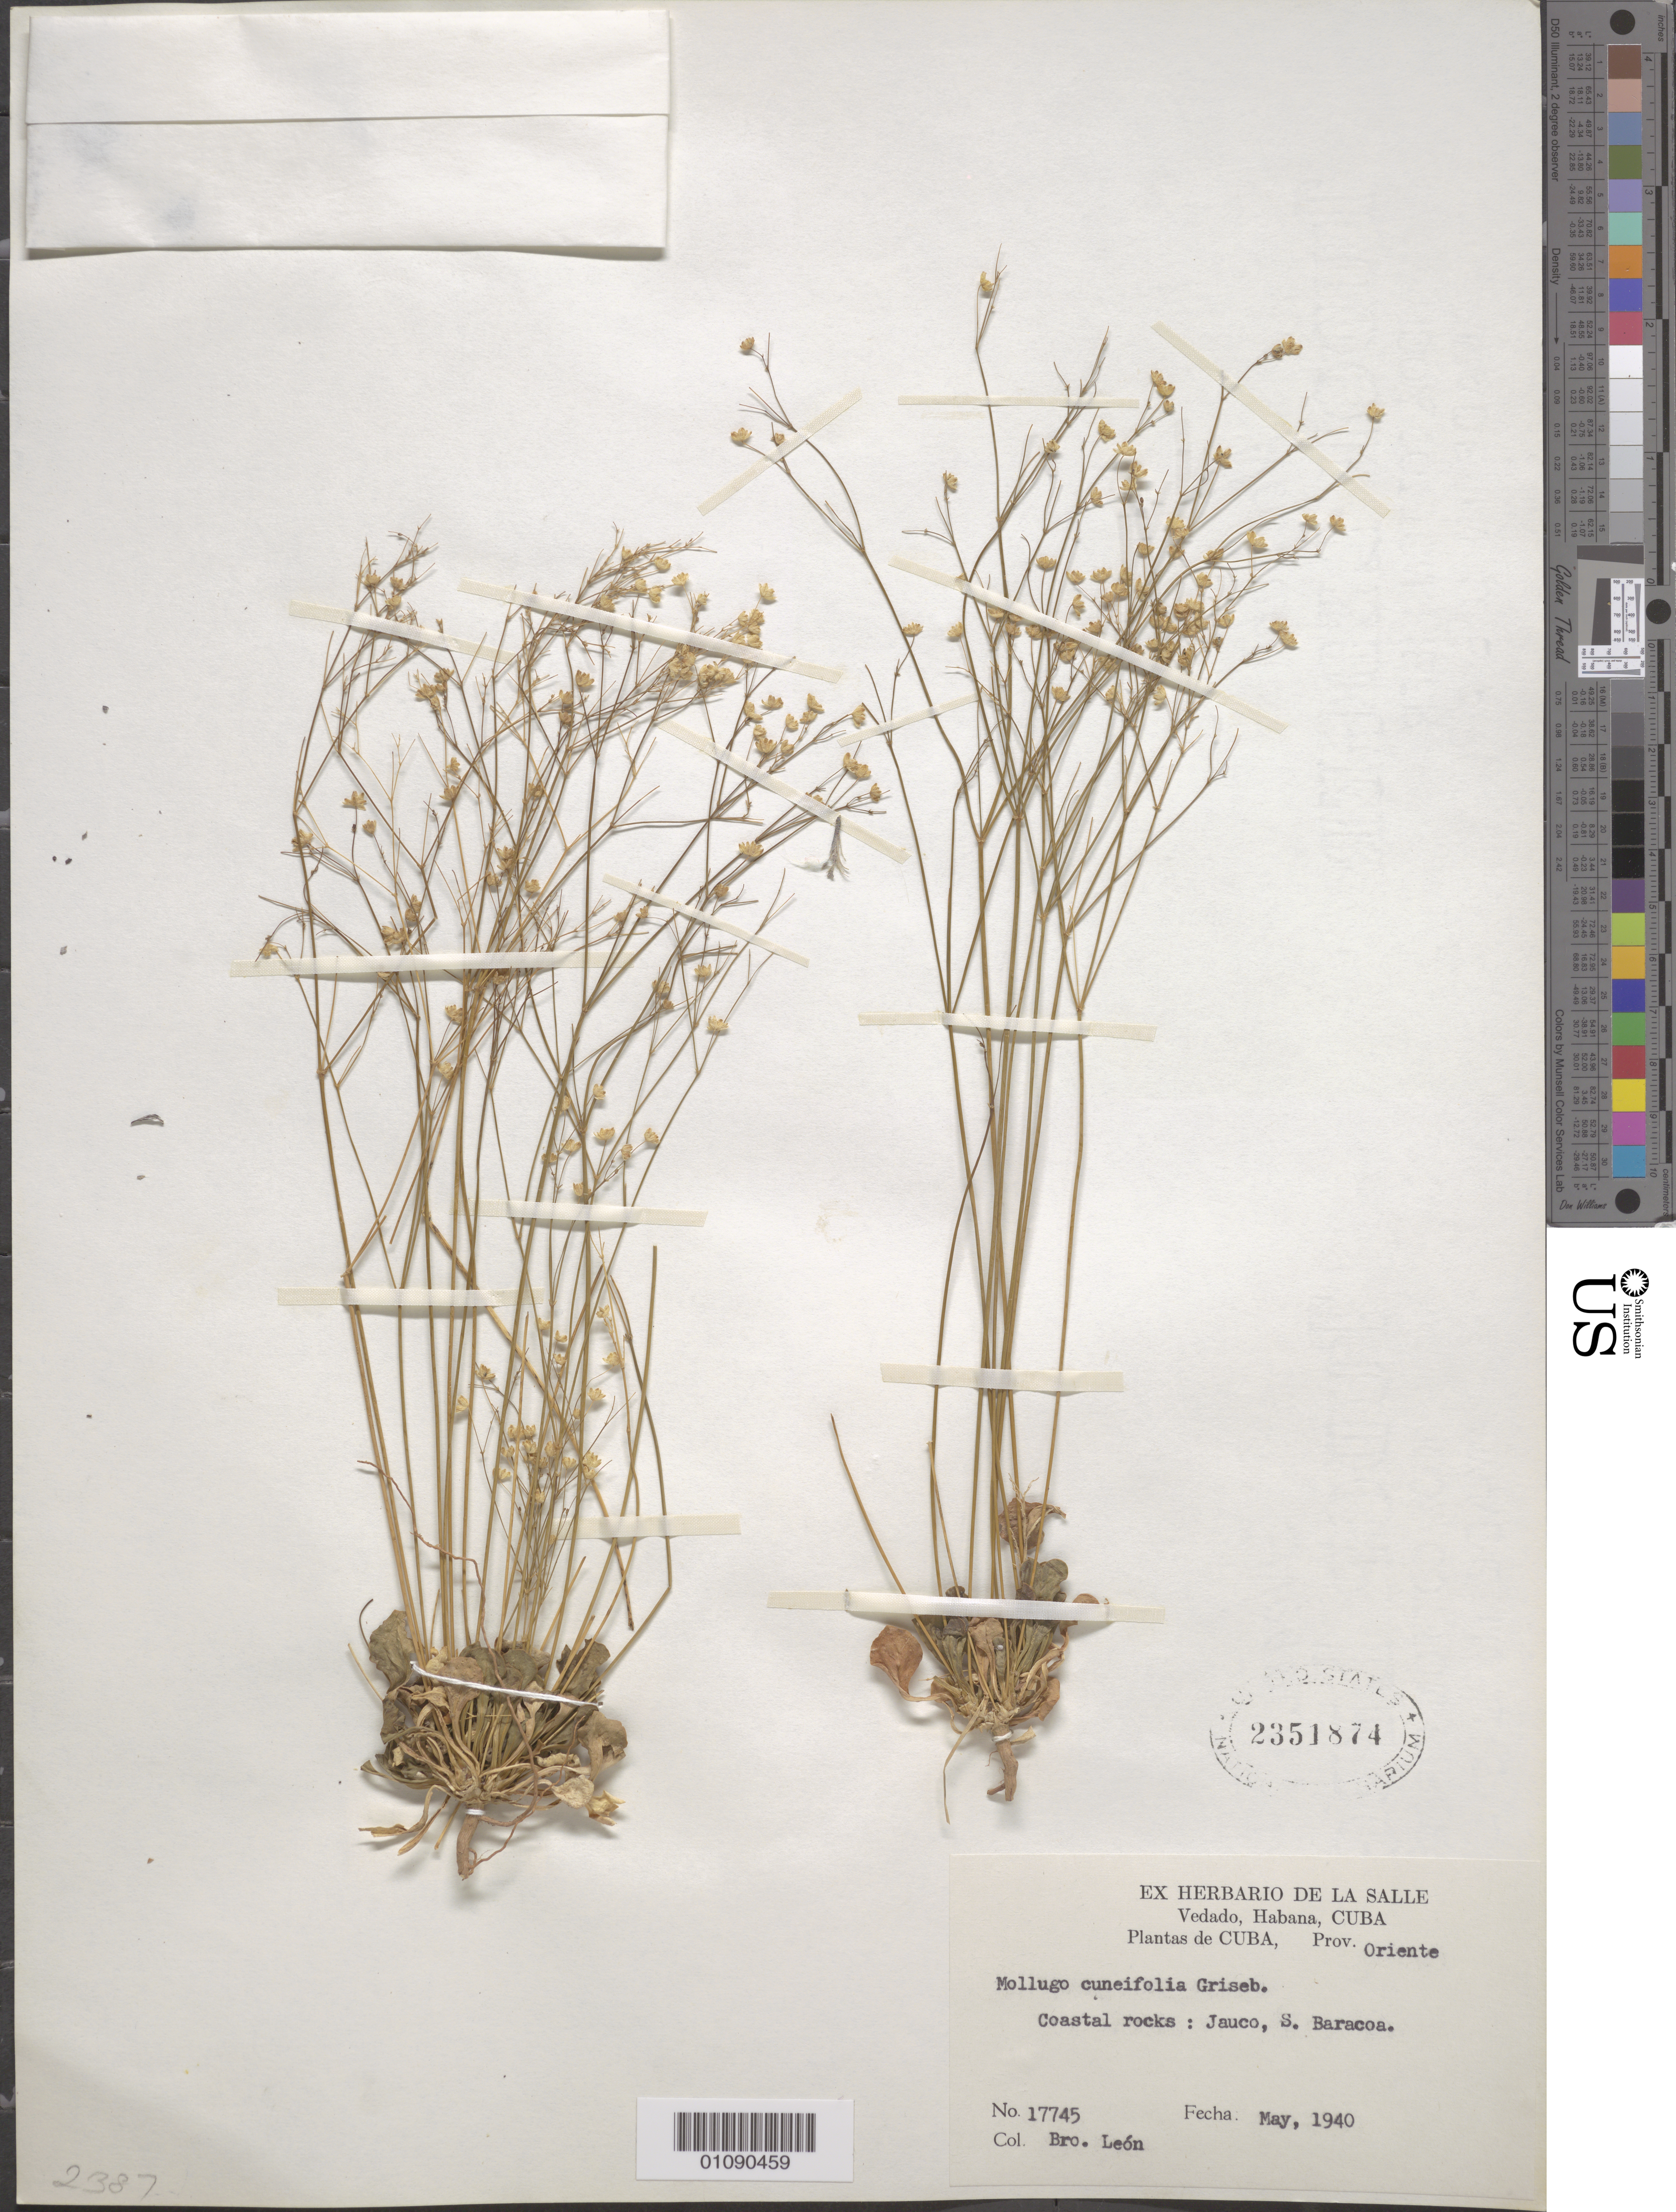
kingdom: Plantae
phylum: Tracheophyta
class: Magnoliopsida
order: Caryophyllales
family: Molluginaceae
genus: Paramollugo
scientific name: Paramollugo spathulata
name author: (Sw.) Sukhor.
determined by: Strong, Mark T., (BOT), Smithsonian Institution - National Museum of Natural History (UNITED STATES)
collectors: Bro. León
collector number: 17745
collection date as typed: May 1940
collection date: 1940-05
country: Cuba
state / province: Guantánamo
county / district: Baracoa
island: Cuba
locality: Oriente, S Baracoa, Jauco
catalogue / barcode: US 2351874